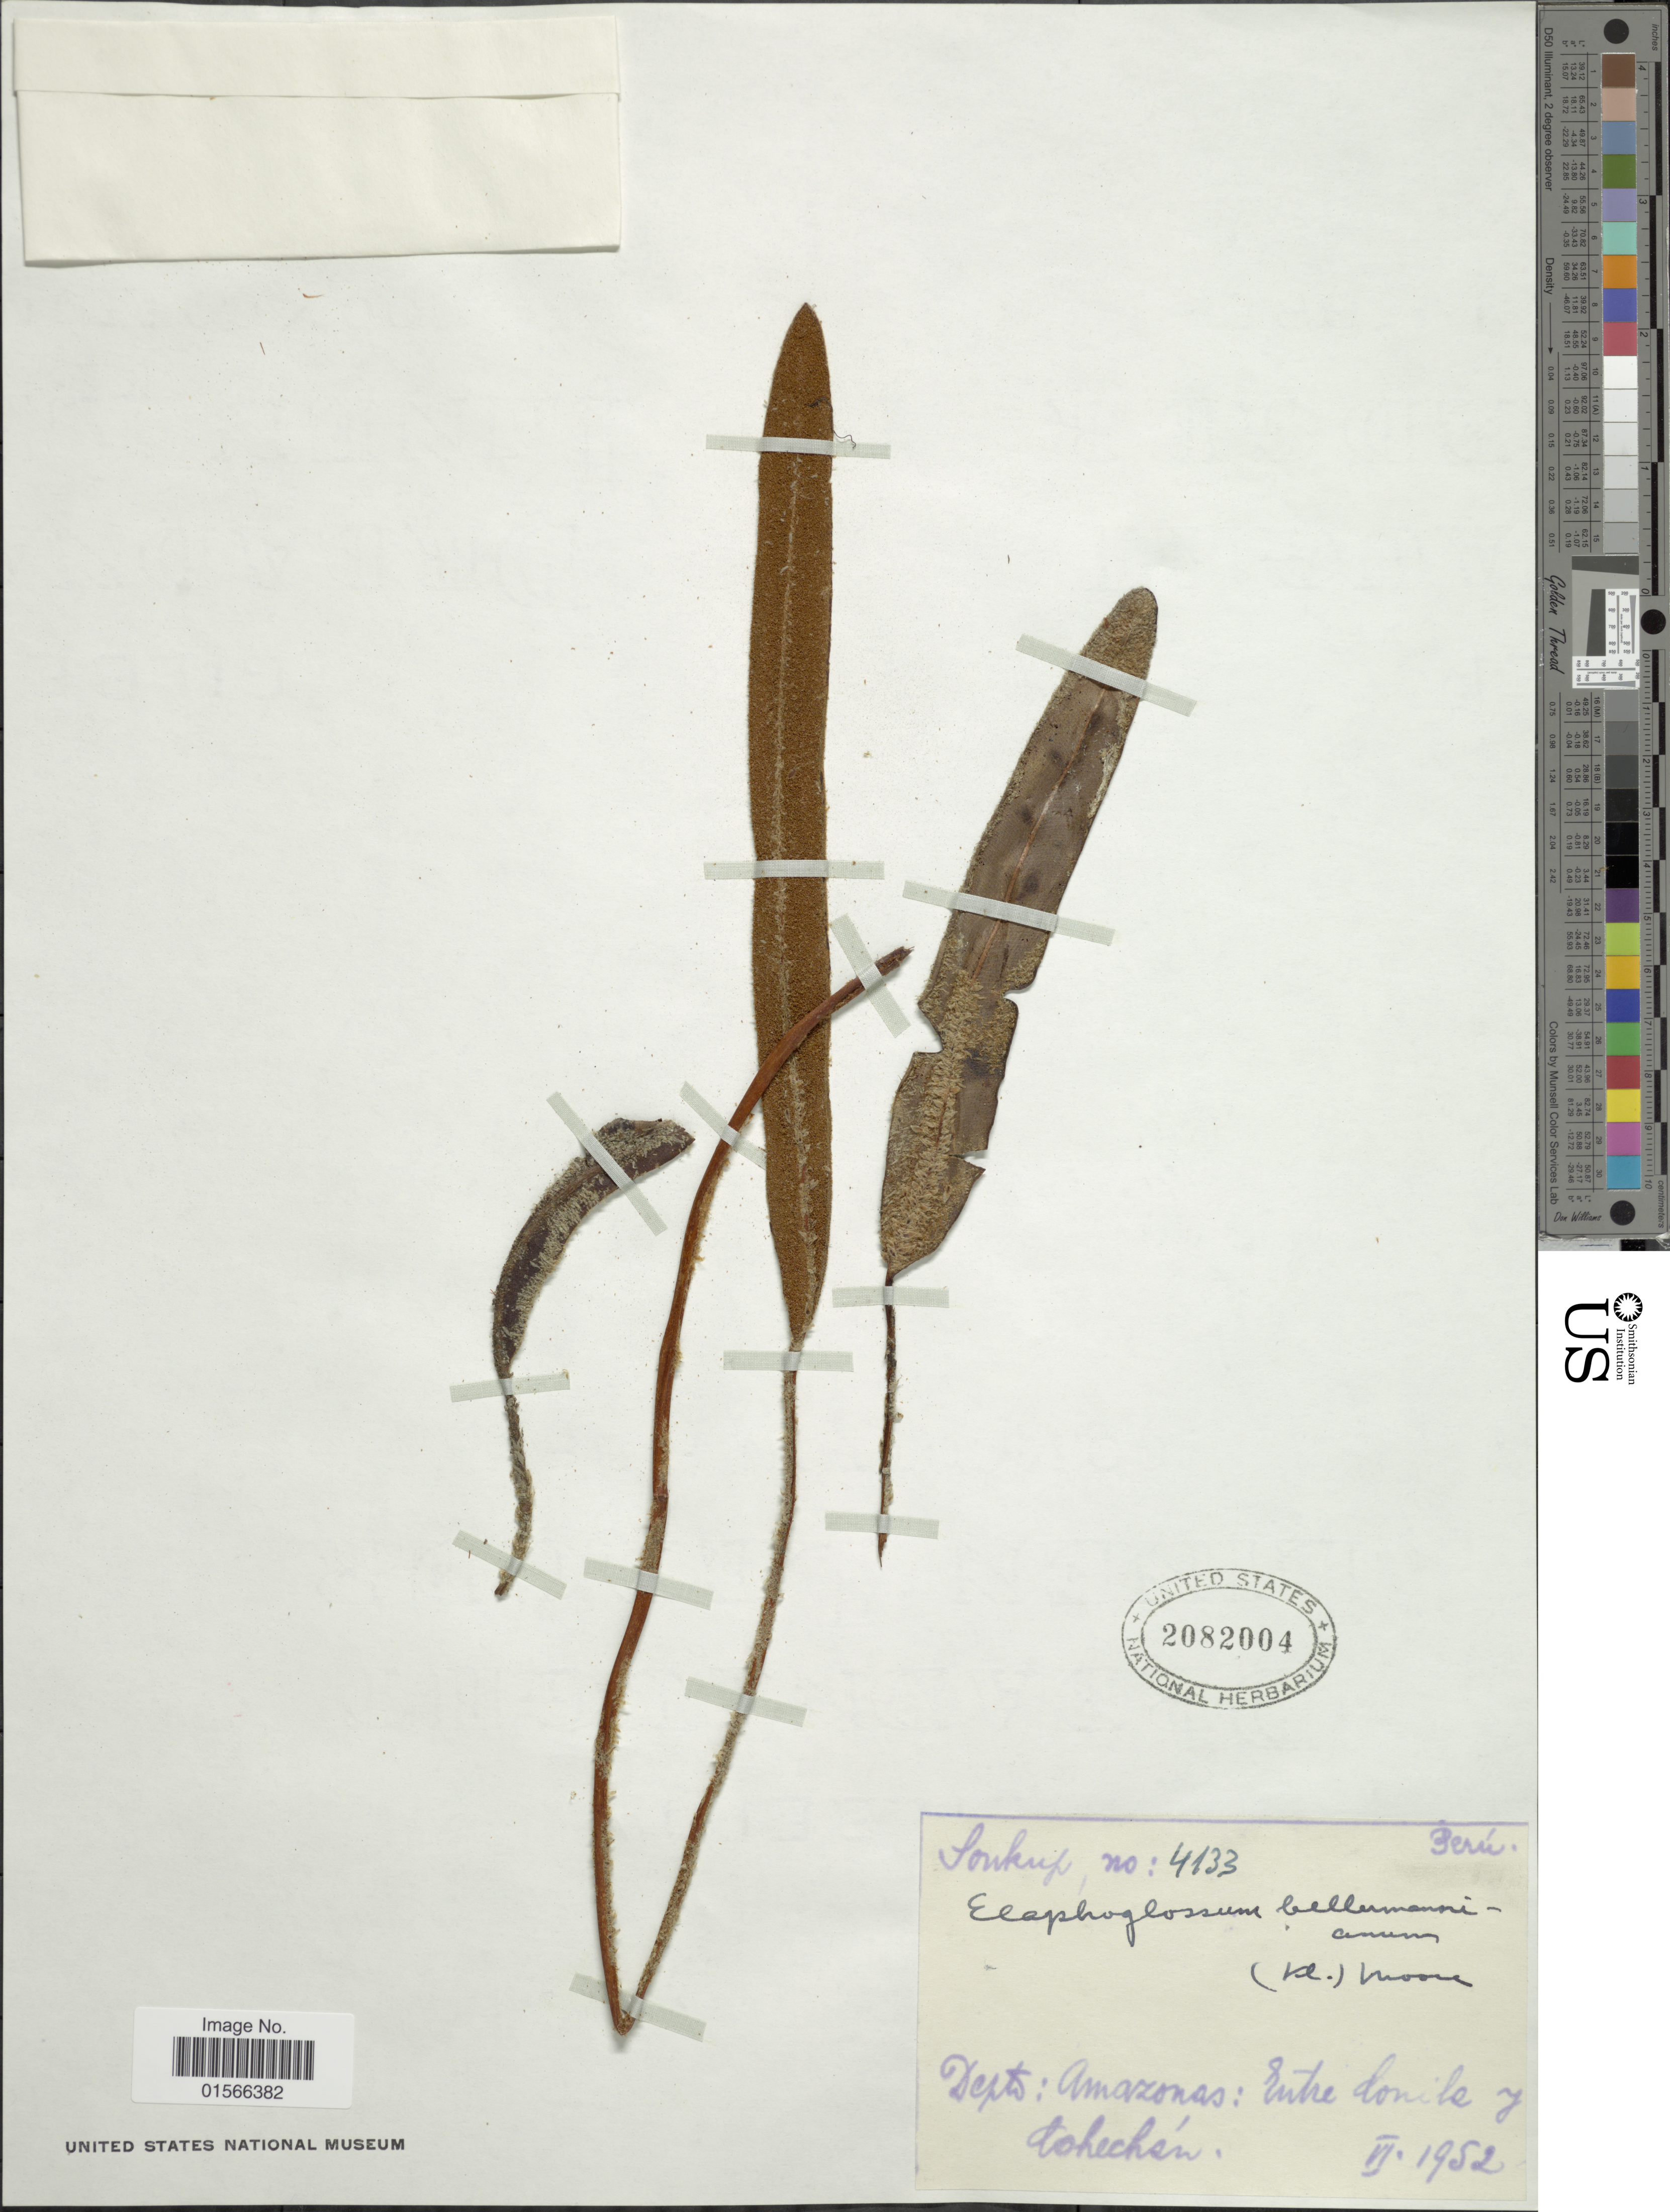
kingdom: Plantae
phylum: Tracheophyta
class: Polypodiopsida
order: Polypodiales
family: Dryopteridaceae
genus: Elaphoglossum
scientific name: Elaphoglossum ruficomum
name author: Mickel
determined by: Vasco, A.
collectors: -- Soukup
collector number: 4133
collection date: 1952-06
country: Peru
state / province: Amazonas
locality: Entre Colina y Cohechán, Depto. Amazonas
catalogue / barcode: US 2082004